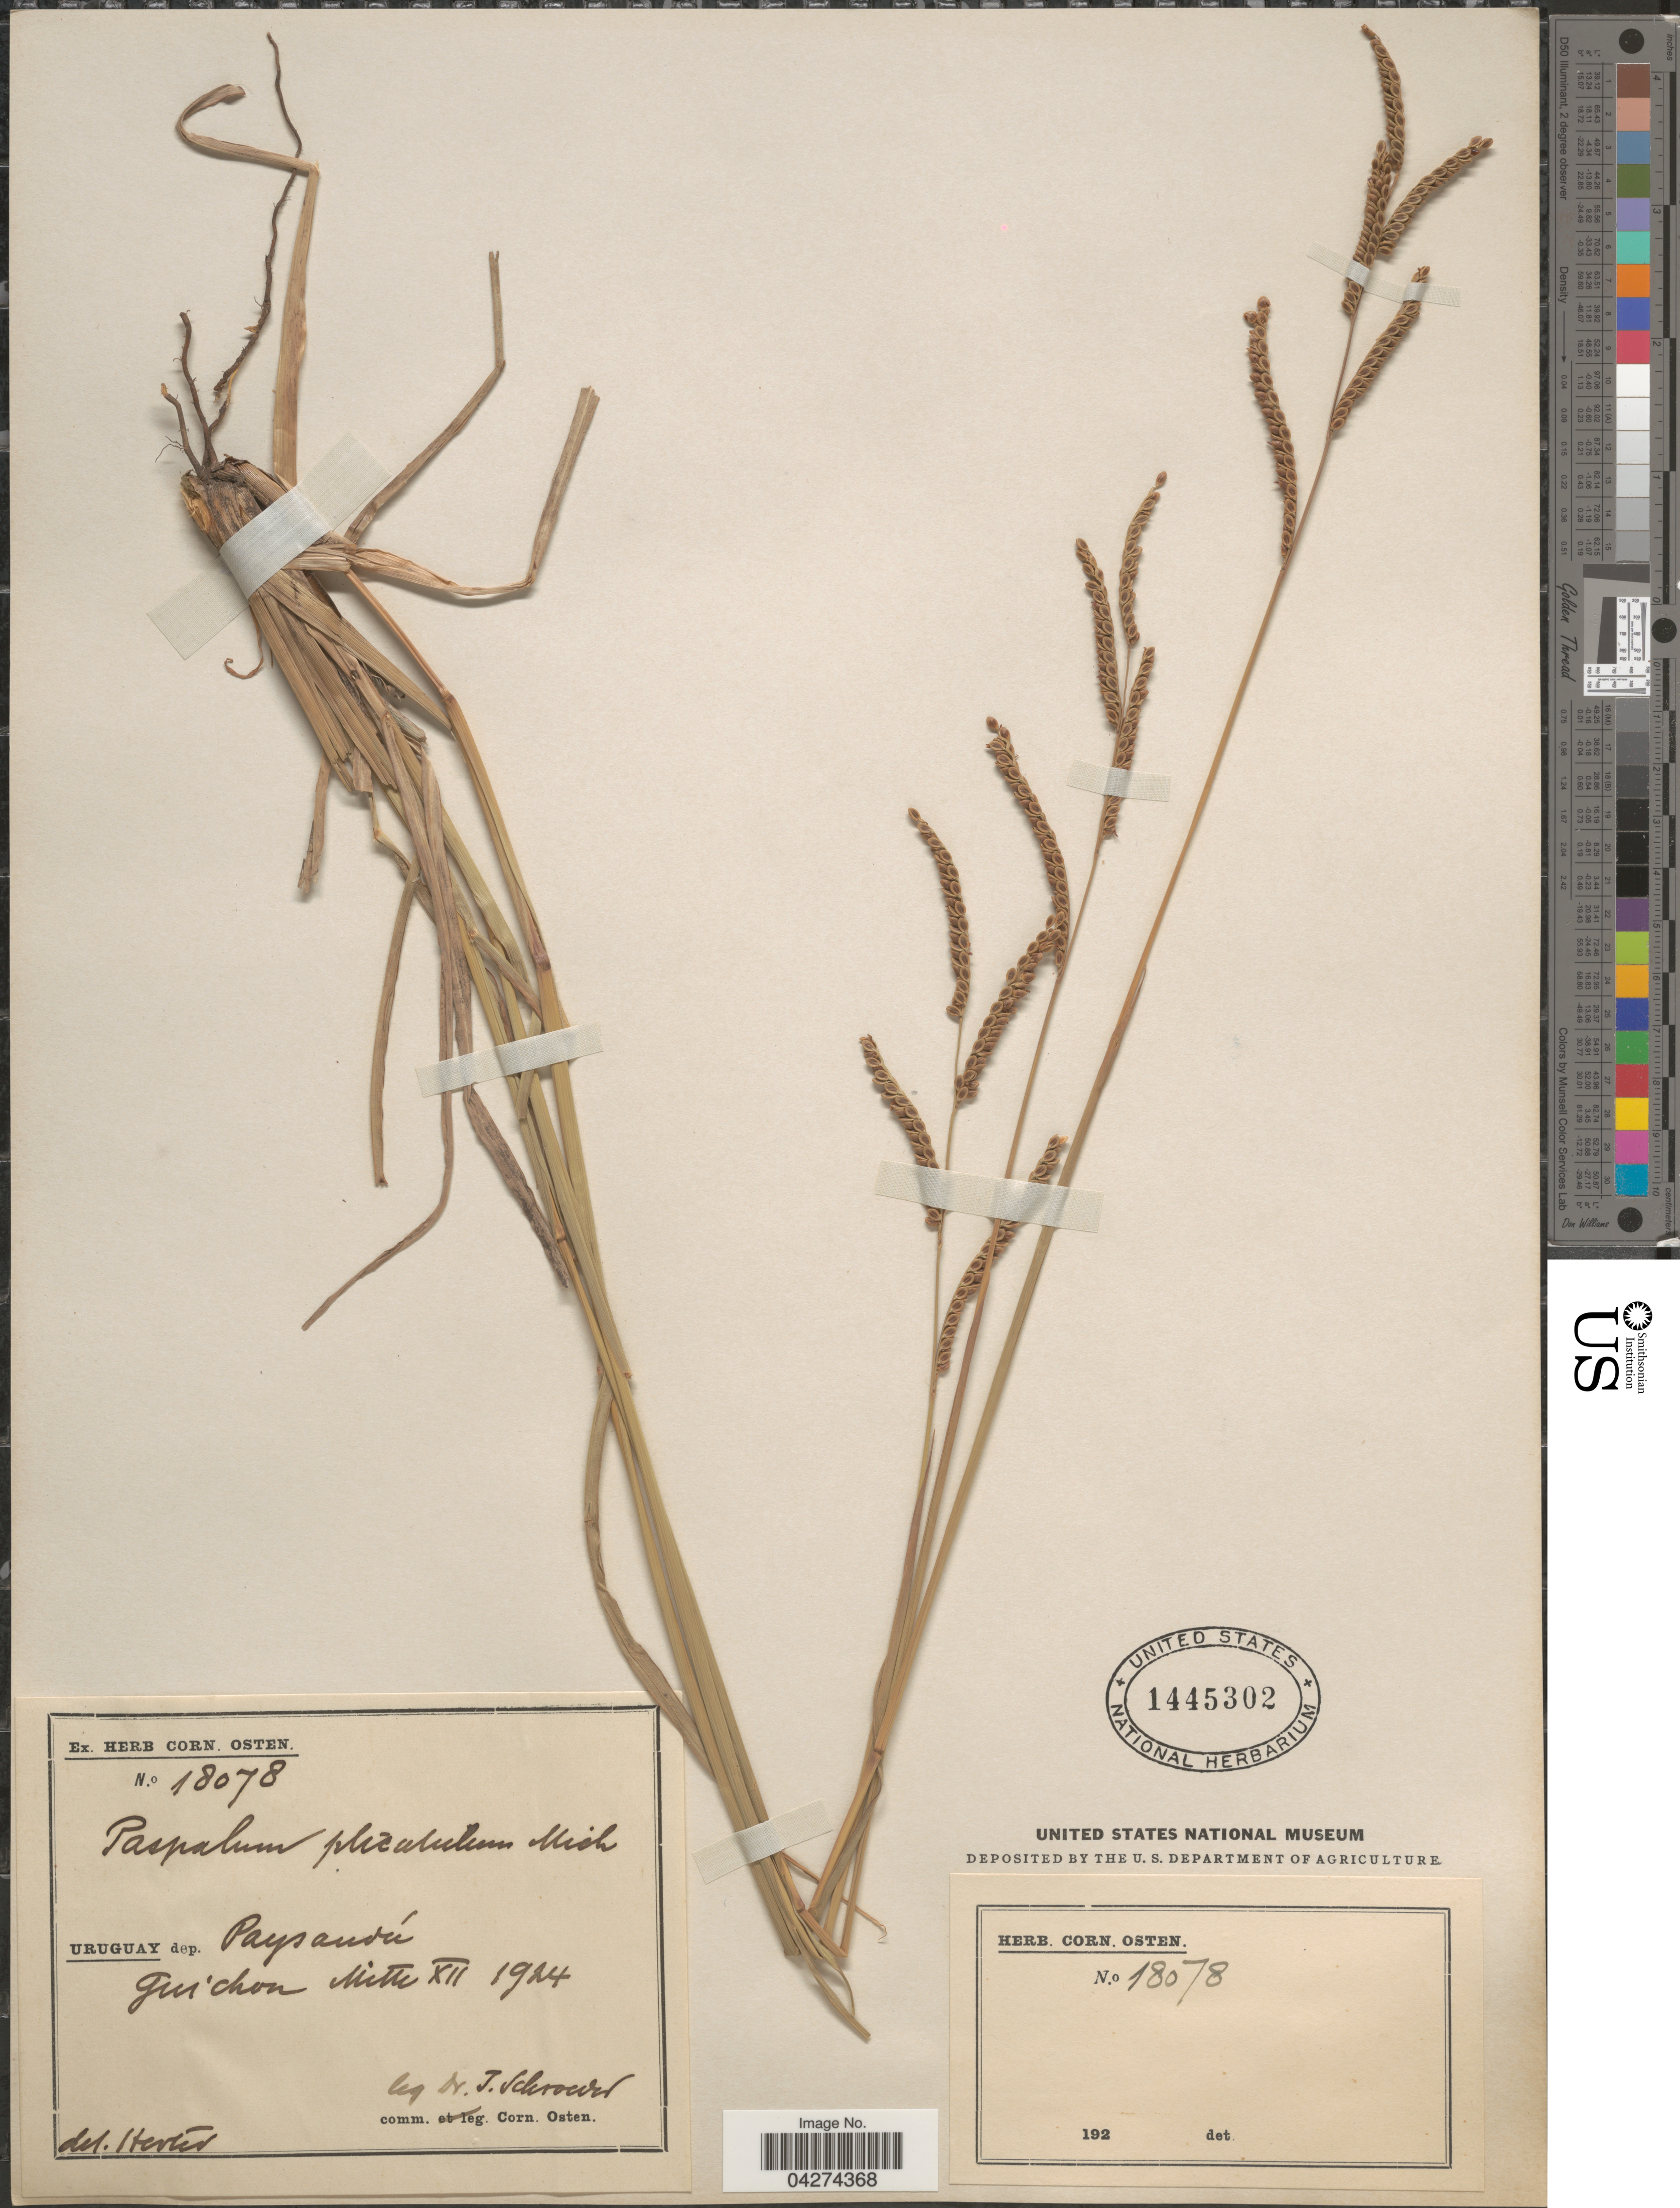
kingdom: Plantae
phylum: Tracheophyta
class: Liliopsida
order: Poales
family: Poaceae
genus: Paspalum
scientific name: Paspalum plicatulum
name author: Michx.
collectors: J. Schröder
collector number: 18078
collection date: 1924-12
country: Uruguay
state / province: Paysandu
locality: Dep. Paysandú. Guichon Mitte.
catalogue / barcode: US 1445302